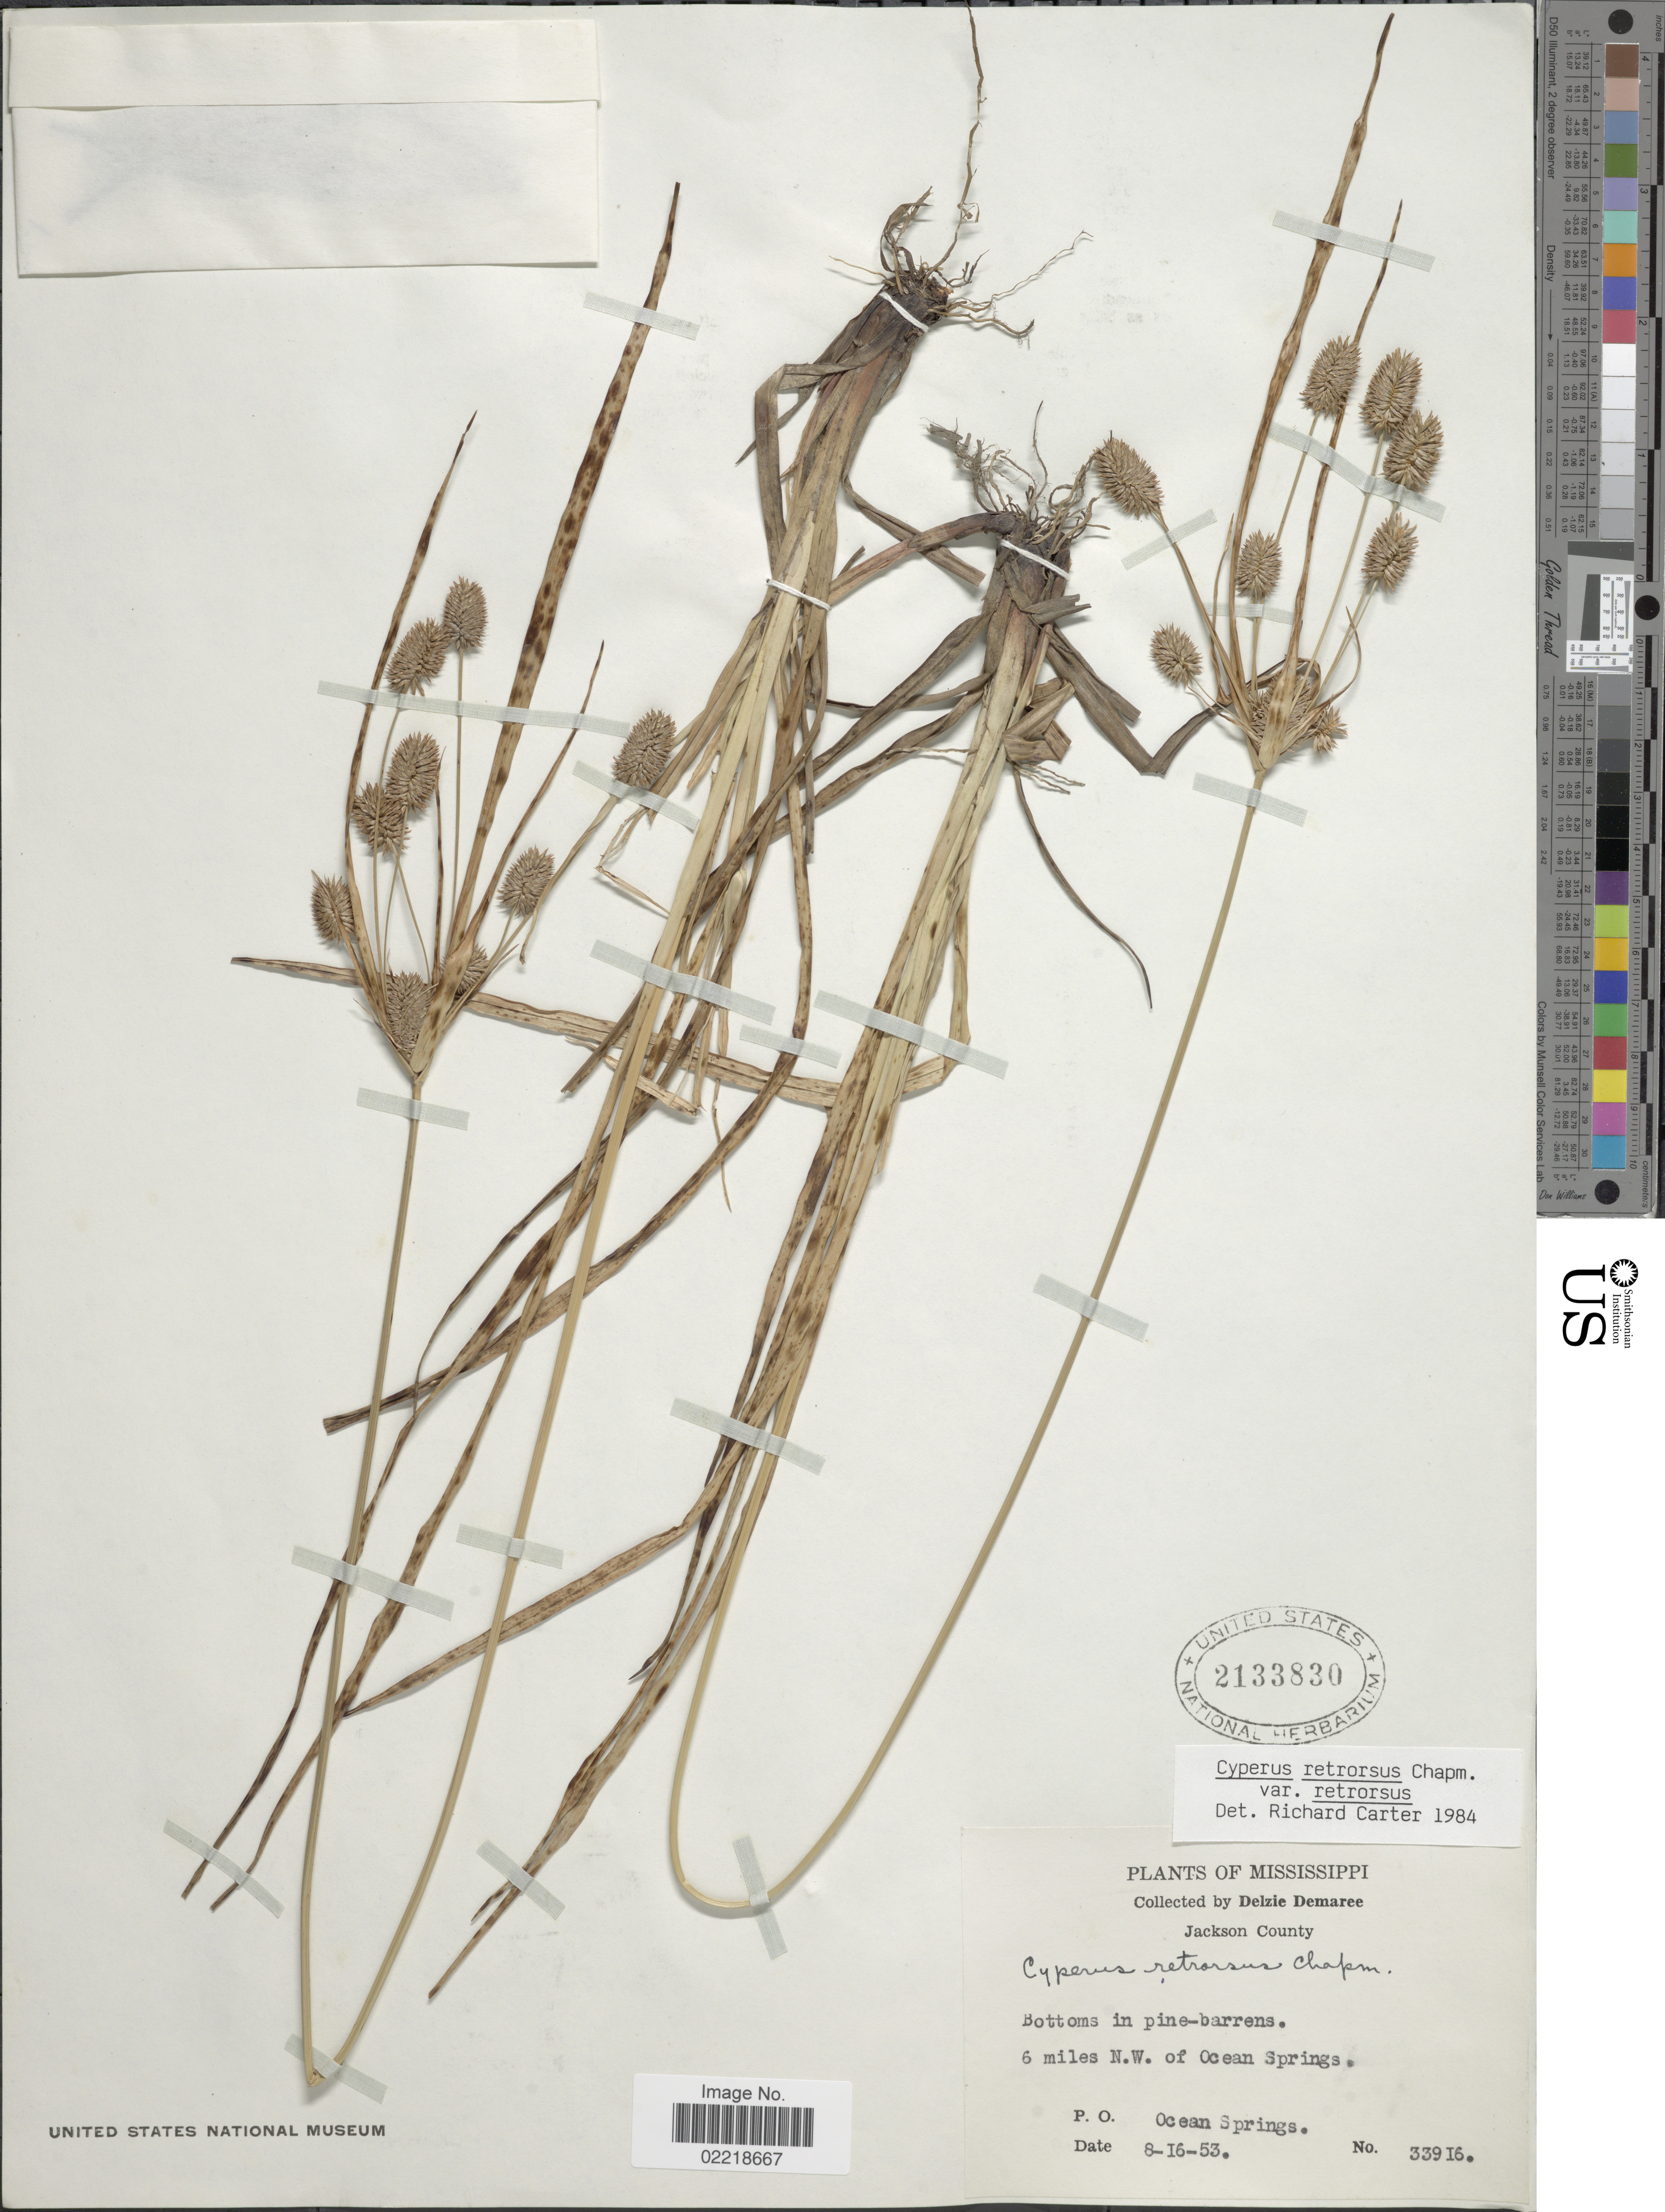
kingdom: Plantae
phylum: Tracheophyta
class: Liliopsida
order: Poales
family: Cyperaceae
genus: Cyperus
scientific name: Cyperus retrorsus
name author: Chapm.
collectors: D. Demaree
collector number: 33916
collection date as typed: Transcribed d/m/y: 16/8/53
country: United States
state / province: Mississippi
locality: Jackson County. 6 miles N.W. of Ocean Springs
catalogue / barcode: US 2133830